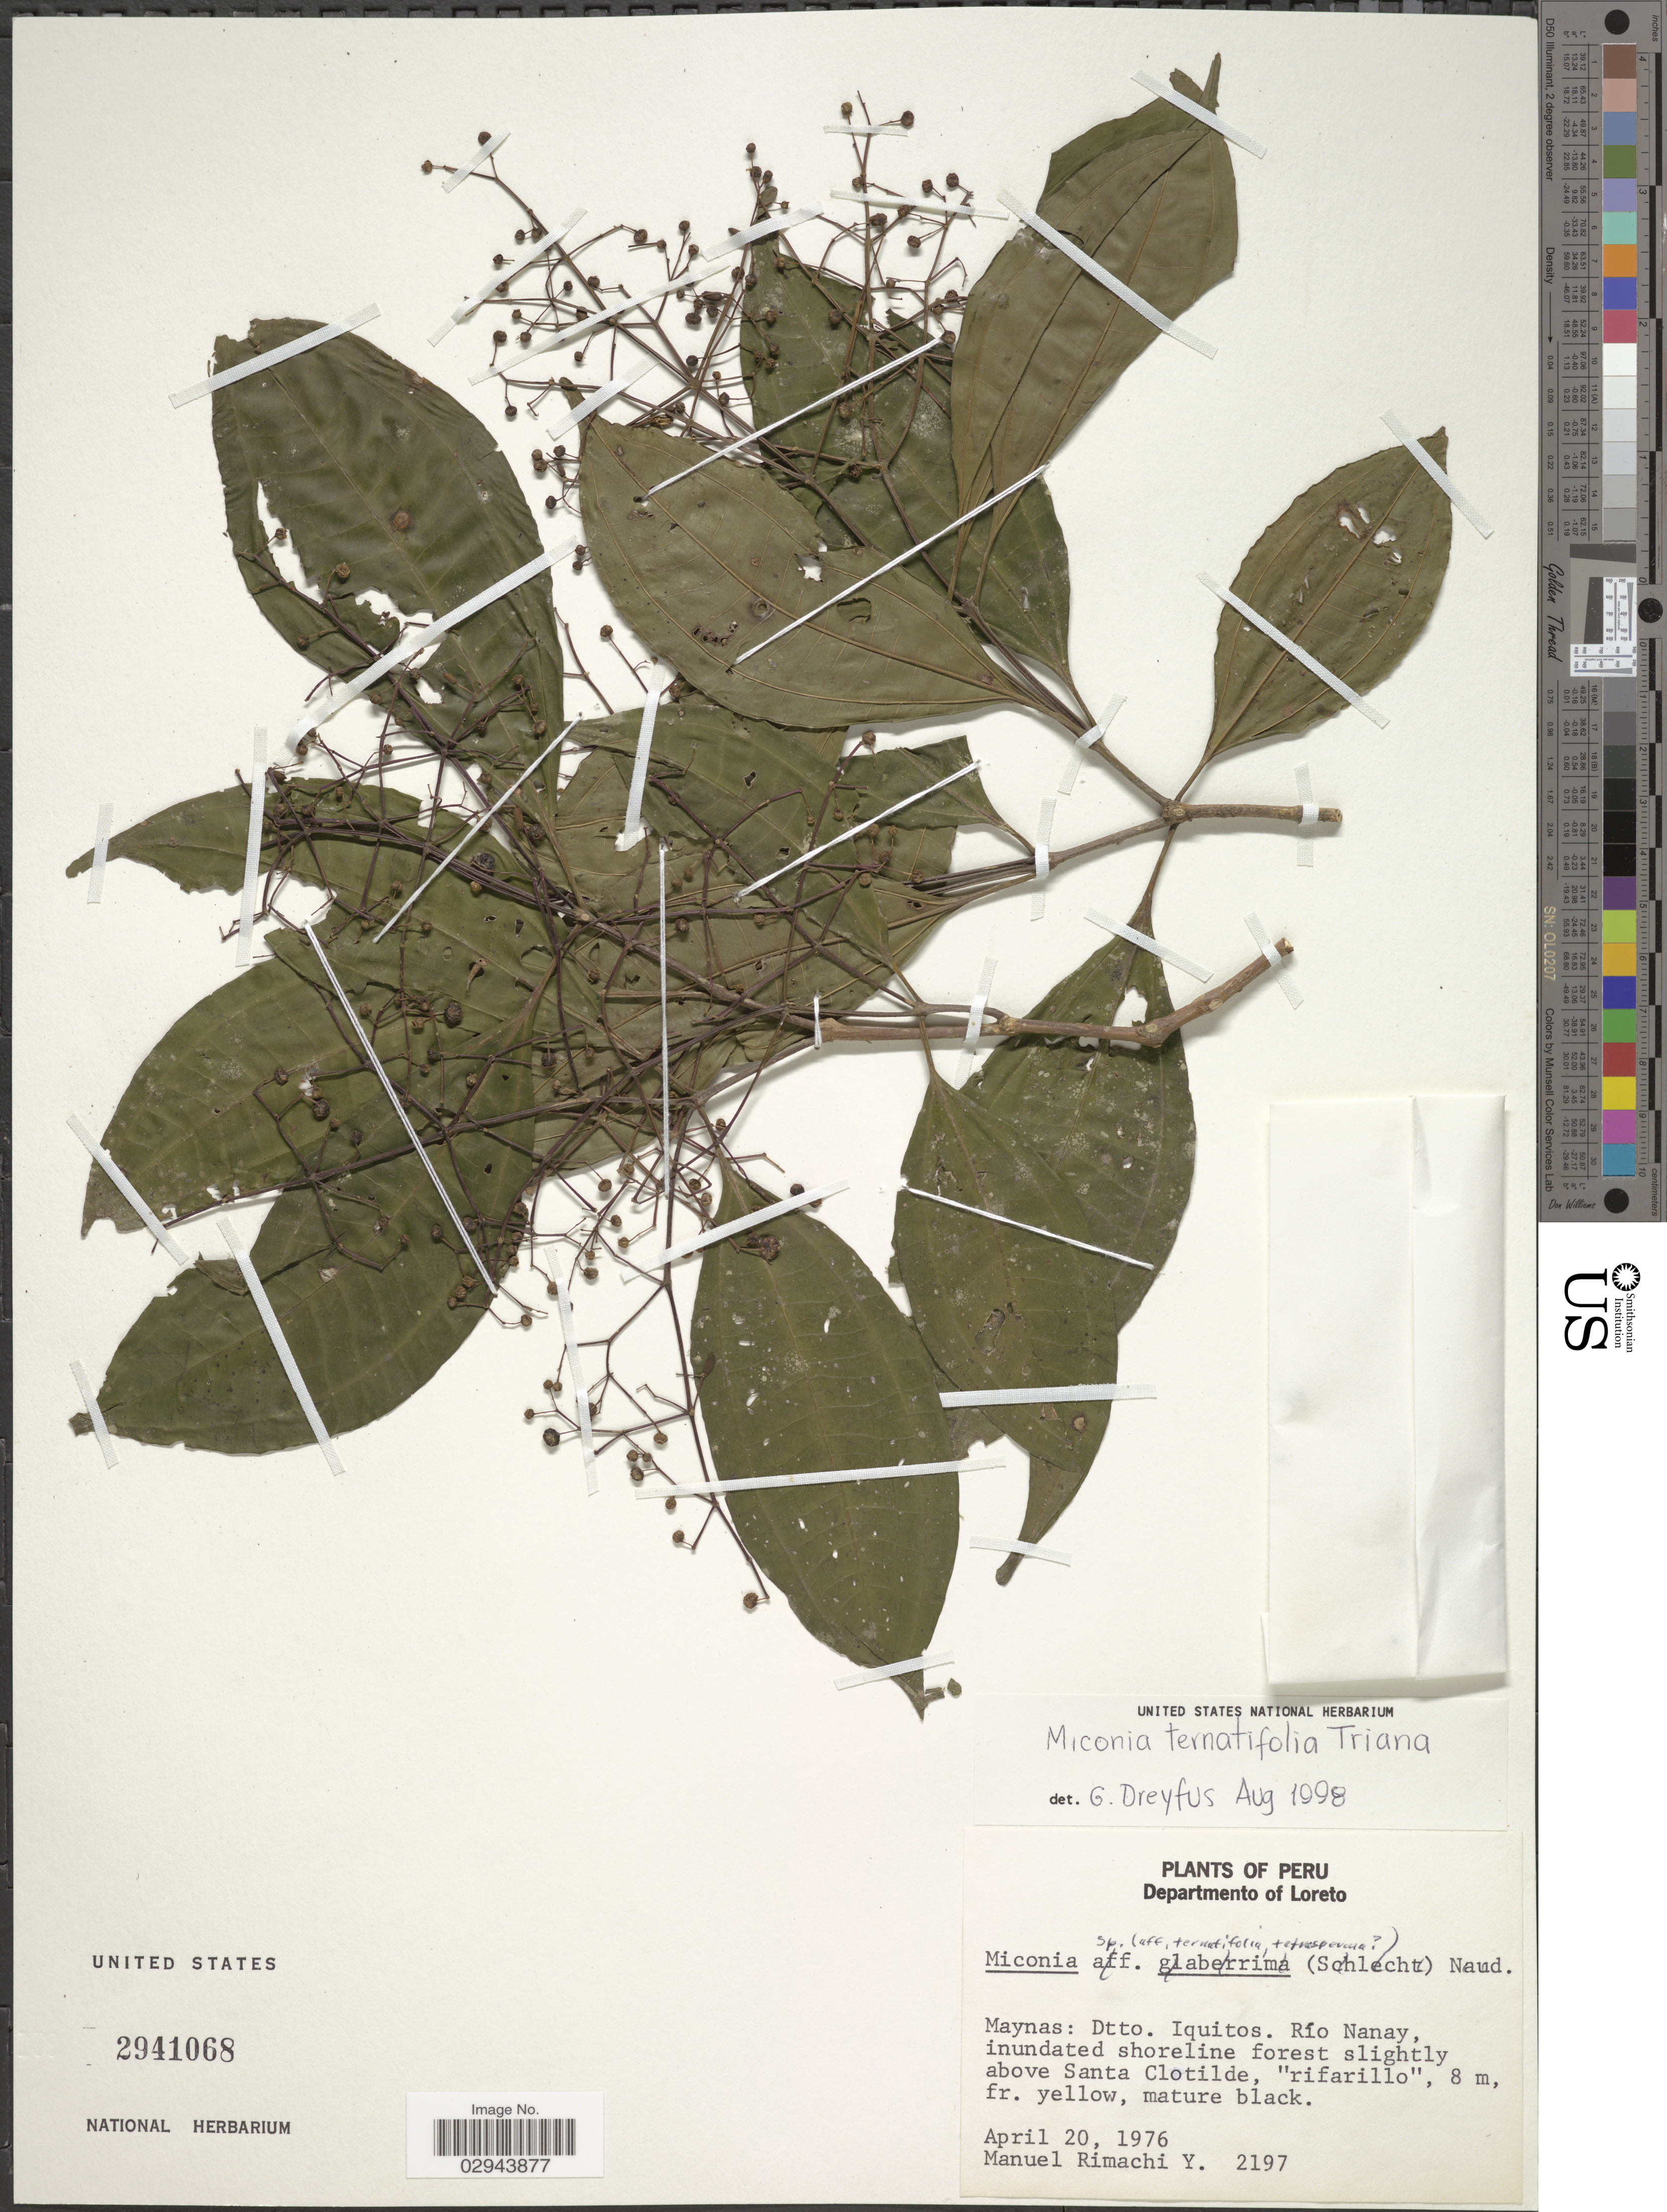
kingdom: Plantae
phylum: Tracheophyta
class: Magnoliopsida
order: Myrtales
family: Melastomataceae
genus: Miconia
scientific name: Miconia ternatifolia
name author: Triana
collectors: M. Rimachi Y.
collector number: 2197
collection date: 1976-04-20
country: Peru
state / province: Loreto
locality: Departmento of Loreto. Maynas: Dtto. Iquitos. Río Nanay, slightly above Santa Clotilde.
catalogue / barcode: US 2941068